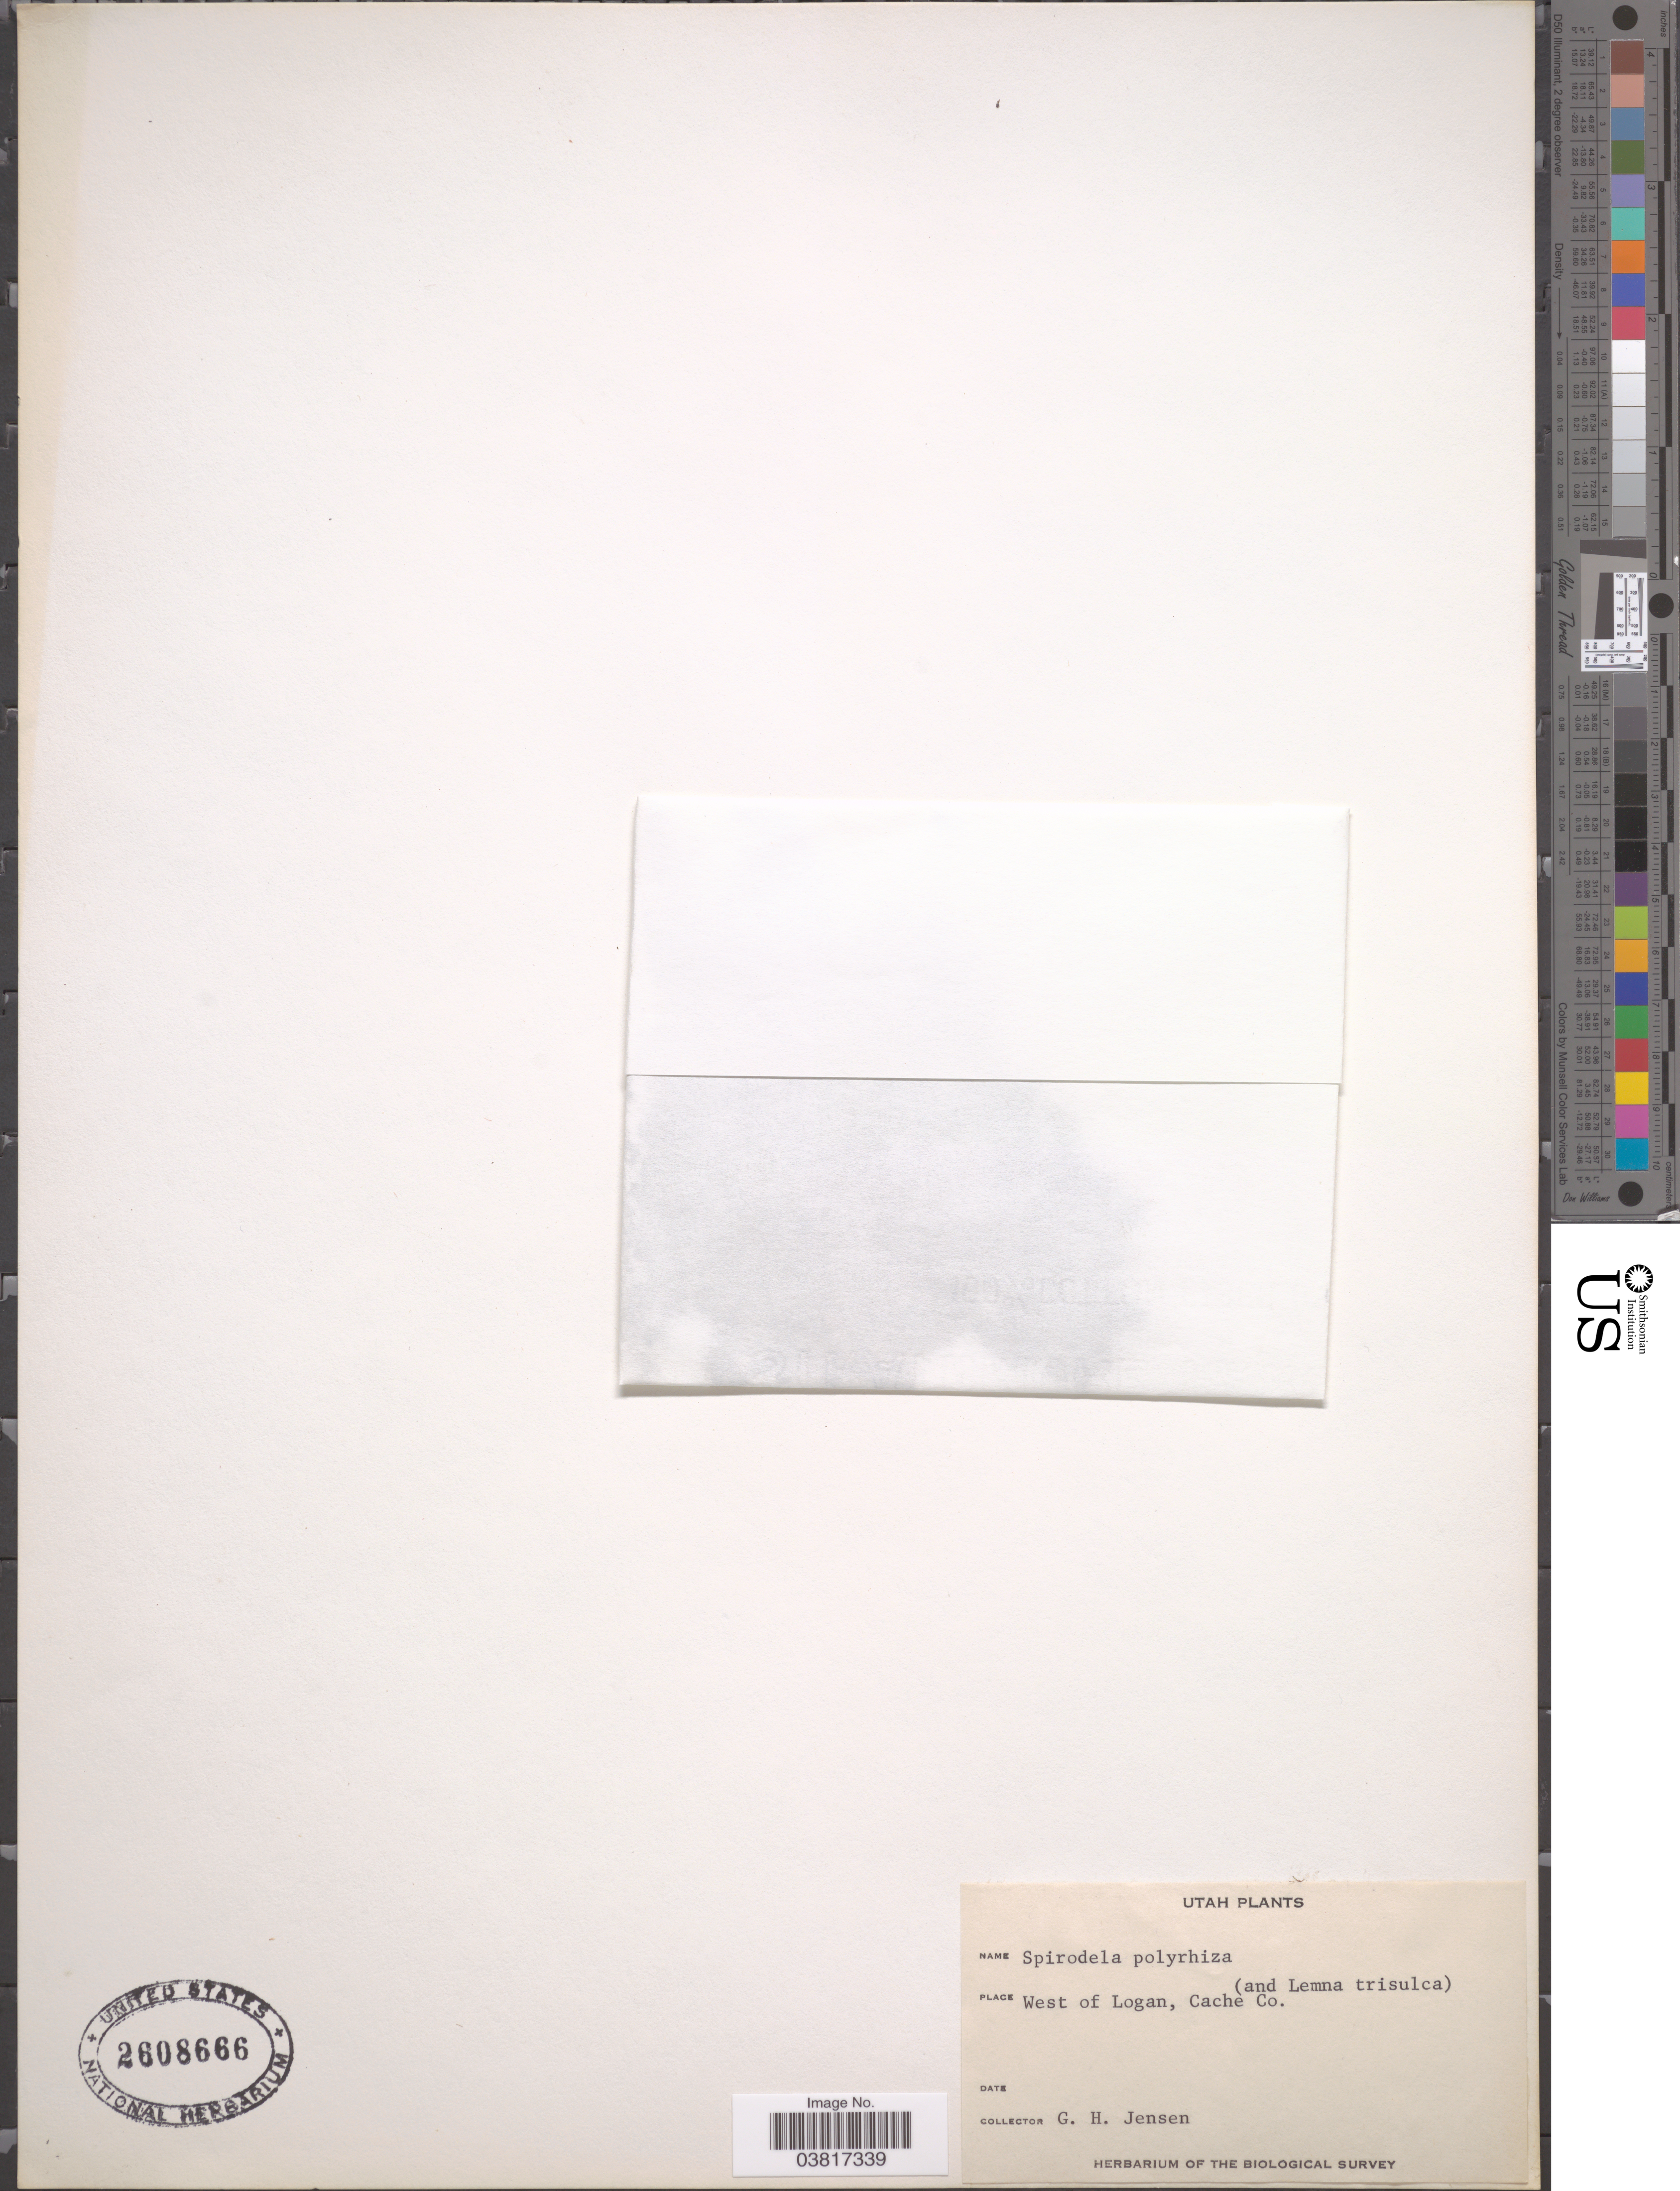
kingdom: Plantae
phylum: Tracheophyta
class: Liliopsida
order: Alismatales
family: Araceae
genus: Spirodela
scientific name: Spirodela polyrrhiza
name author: (L.) Schleid.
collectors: G. H. Jensen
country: United States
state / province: Utah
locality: West of Logan, Cache Co.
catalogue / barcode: US 2608666